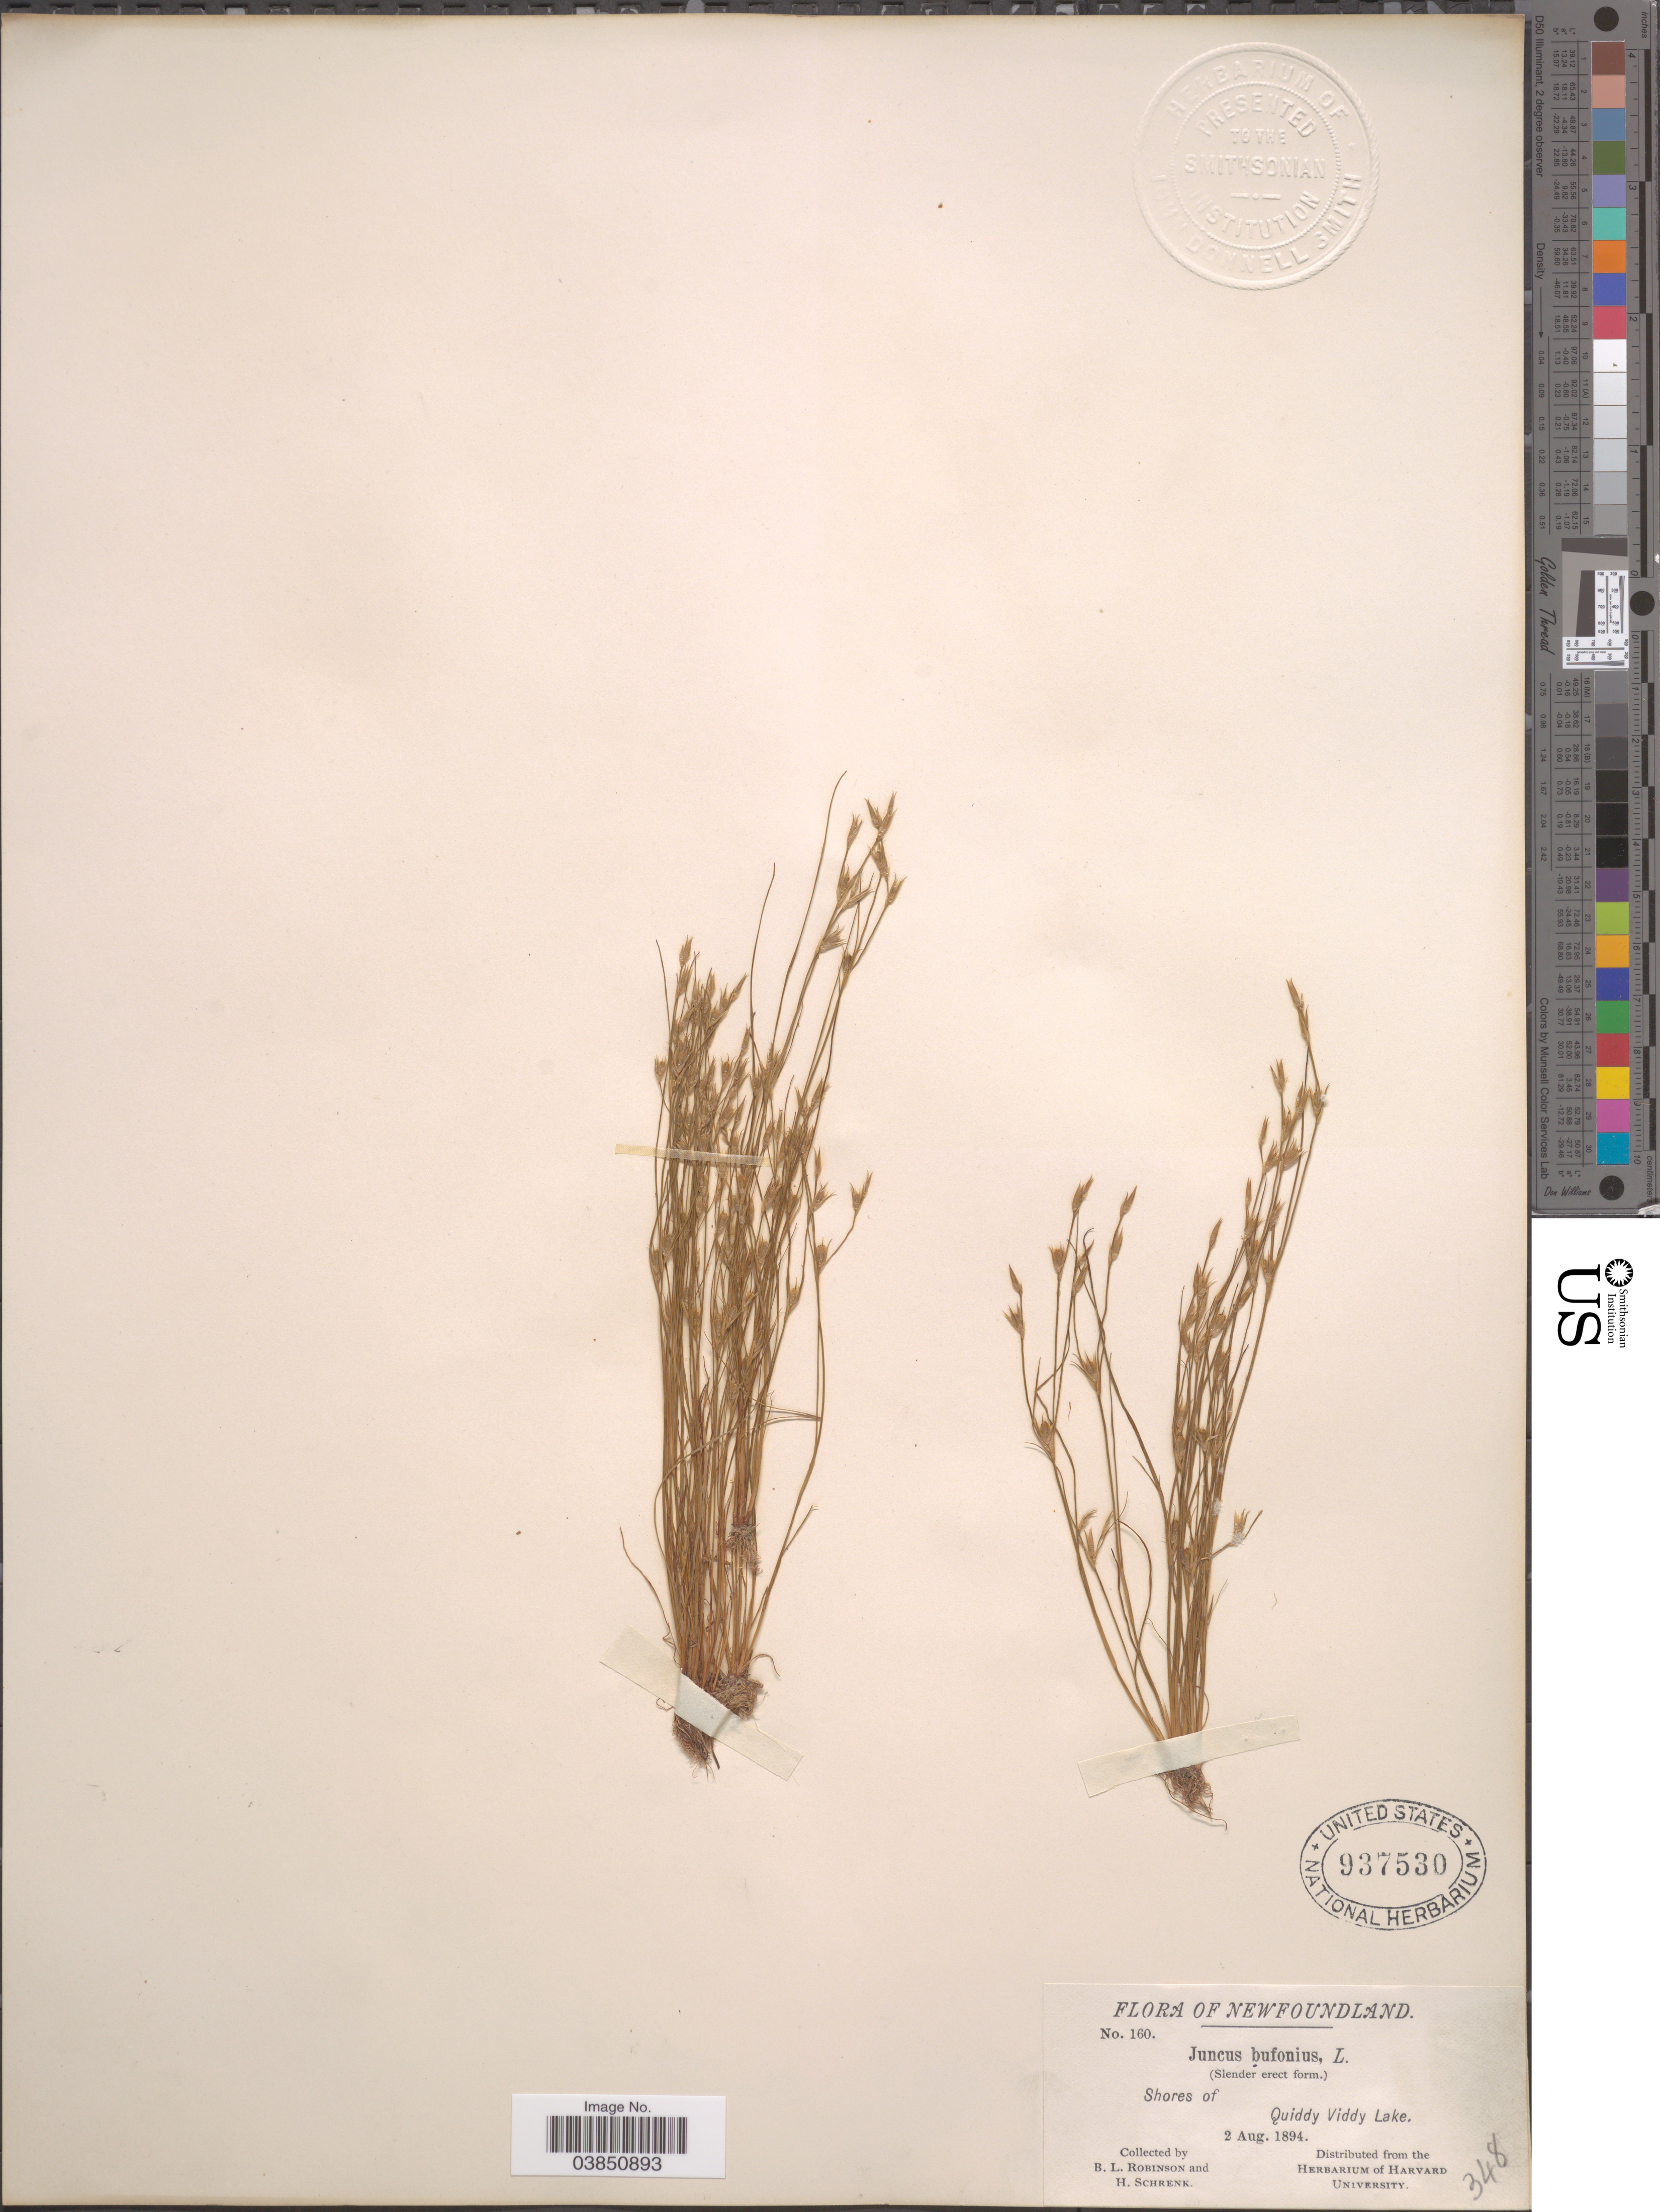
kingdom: Plantae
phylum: Tracheophyta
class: Liliopsida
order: Poales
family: Juncaceae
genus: Juncus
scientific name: Juncus bufonius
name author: L.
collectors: B. L. Robinson & H. Schrenk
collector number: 160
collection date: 1894-08-02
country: Canada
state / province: Newfoundland and Labrador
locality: Quiddy Viddy Lake.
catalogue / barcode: US 937530